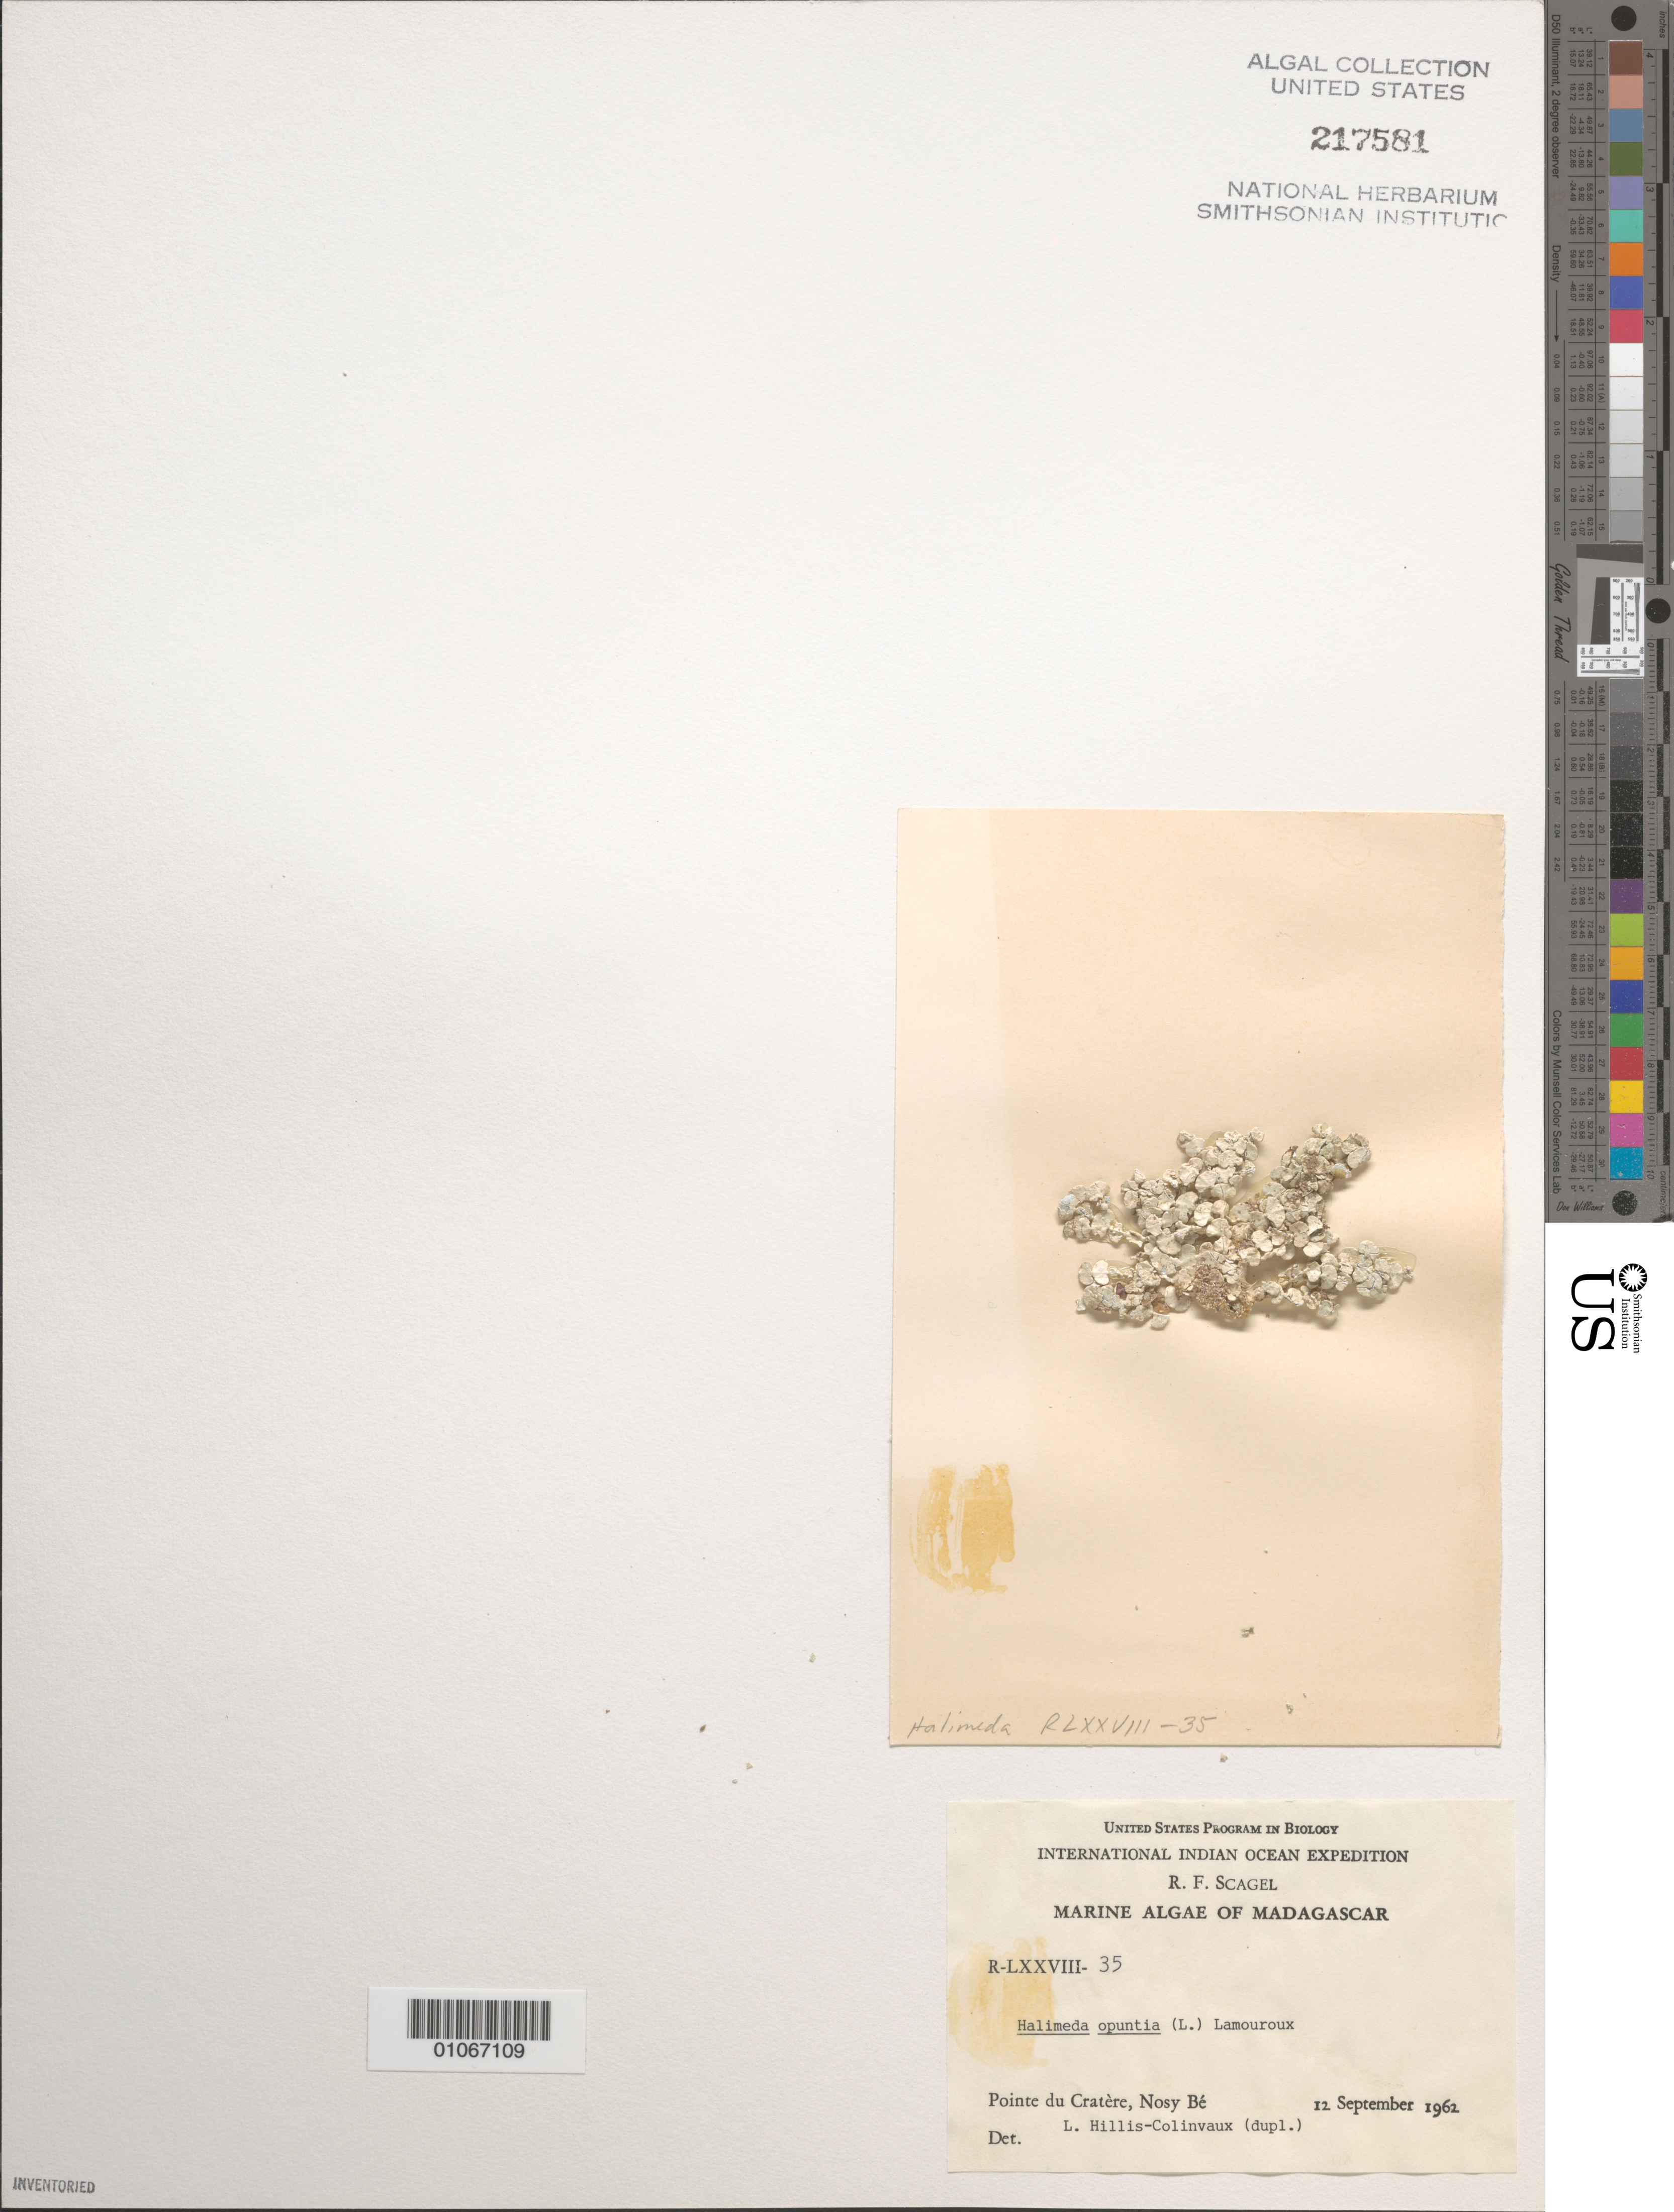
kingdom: Plantae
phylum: Chlorophyta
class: Ulvophyceae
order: Bryopsidales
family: Halimedaceae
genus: Halimeda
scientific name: Halimeda opuntia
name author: (L.) J.V.Lamouroux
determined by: Hillis-Colinvaux, L.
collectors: R. F. Scagel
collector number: R-LXXVIII-35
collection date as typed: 12 Sep 1962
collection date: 1962-09-12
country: Madagascar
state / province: Diana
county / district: Nosy Be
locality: Pointe-du-Cratere, Nosy-Be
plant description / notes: International Indian Ocean Expedition, 1962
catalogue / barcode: US 217581